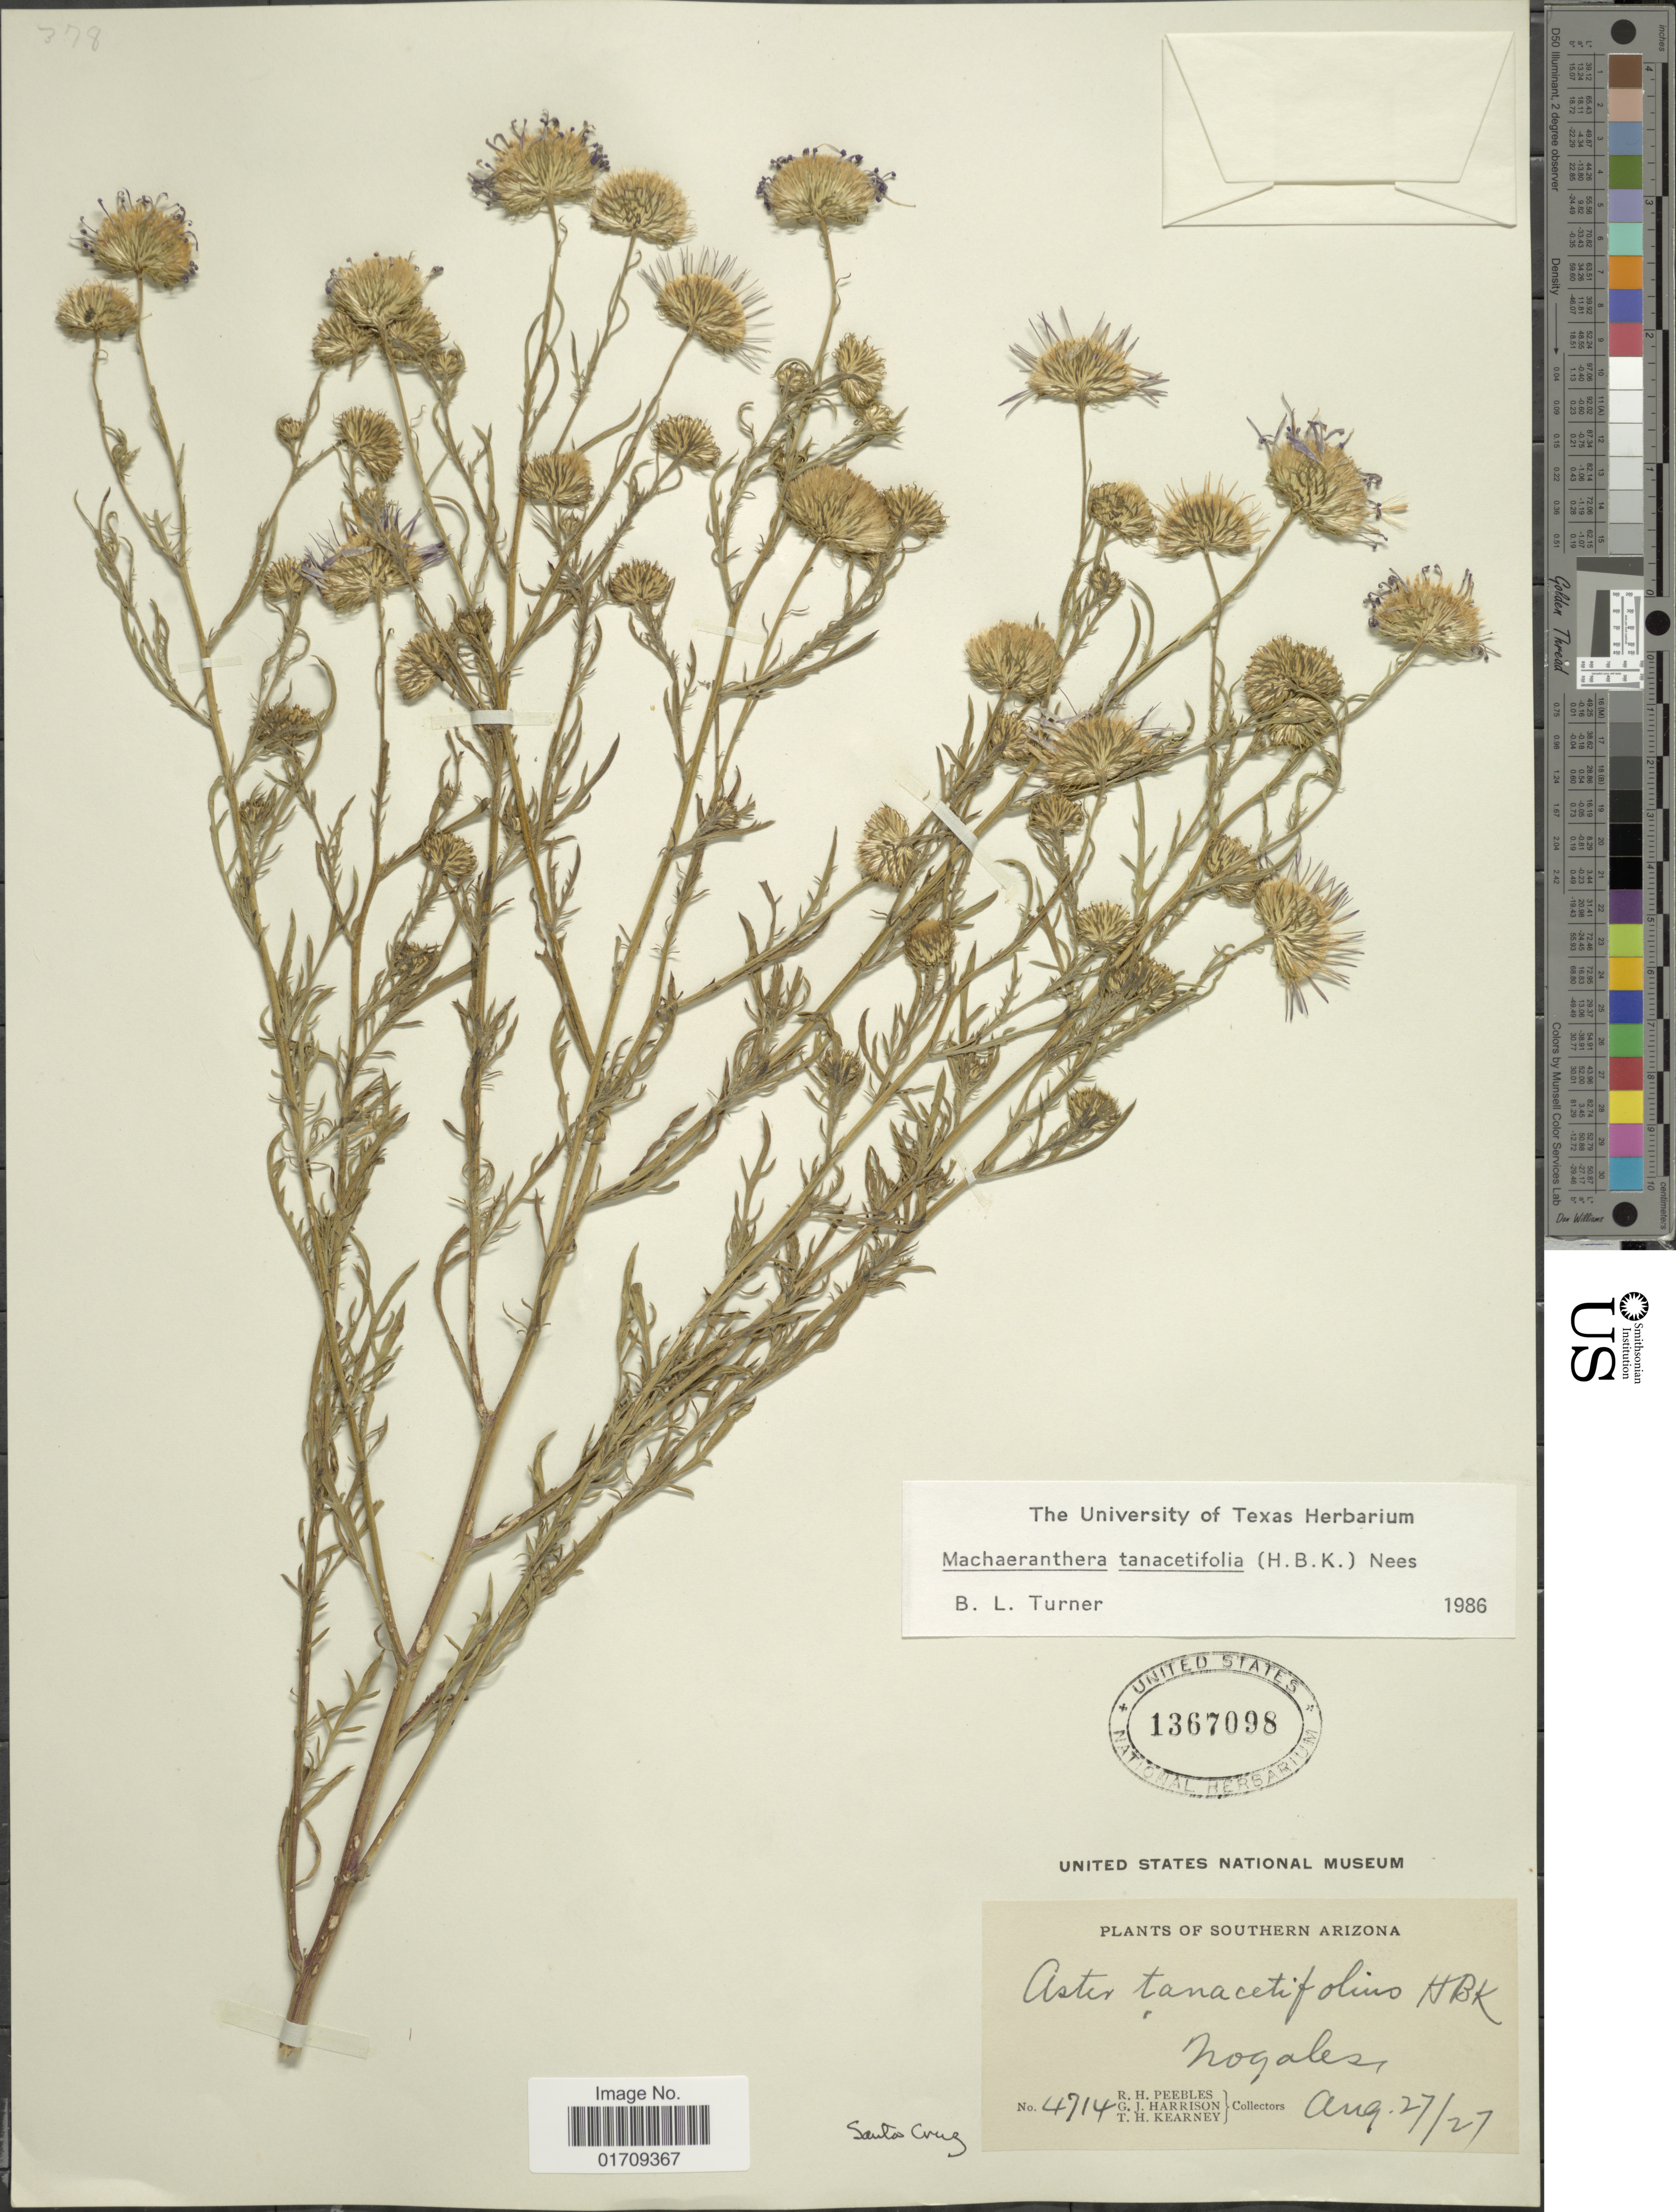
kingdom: Plantae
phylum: Tracheophyta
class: Magnoliopsida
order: Asterales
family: Asteraceae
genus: Machaeranthera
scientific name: Machaeranthera tanacetifolia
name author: (Kunth) Nees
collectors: R. H. Peebles, G. J. Harrison & T. H. Kearney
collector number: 4714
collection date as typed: Transcribed d/m/y: 27/8/27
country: United States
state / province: Arizona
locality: Southern Arizona, Nogales, Santa Cruz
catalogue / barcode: US 1367098